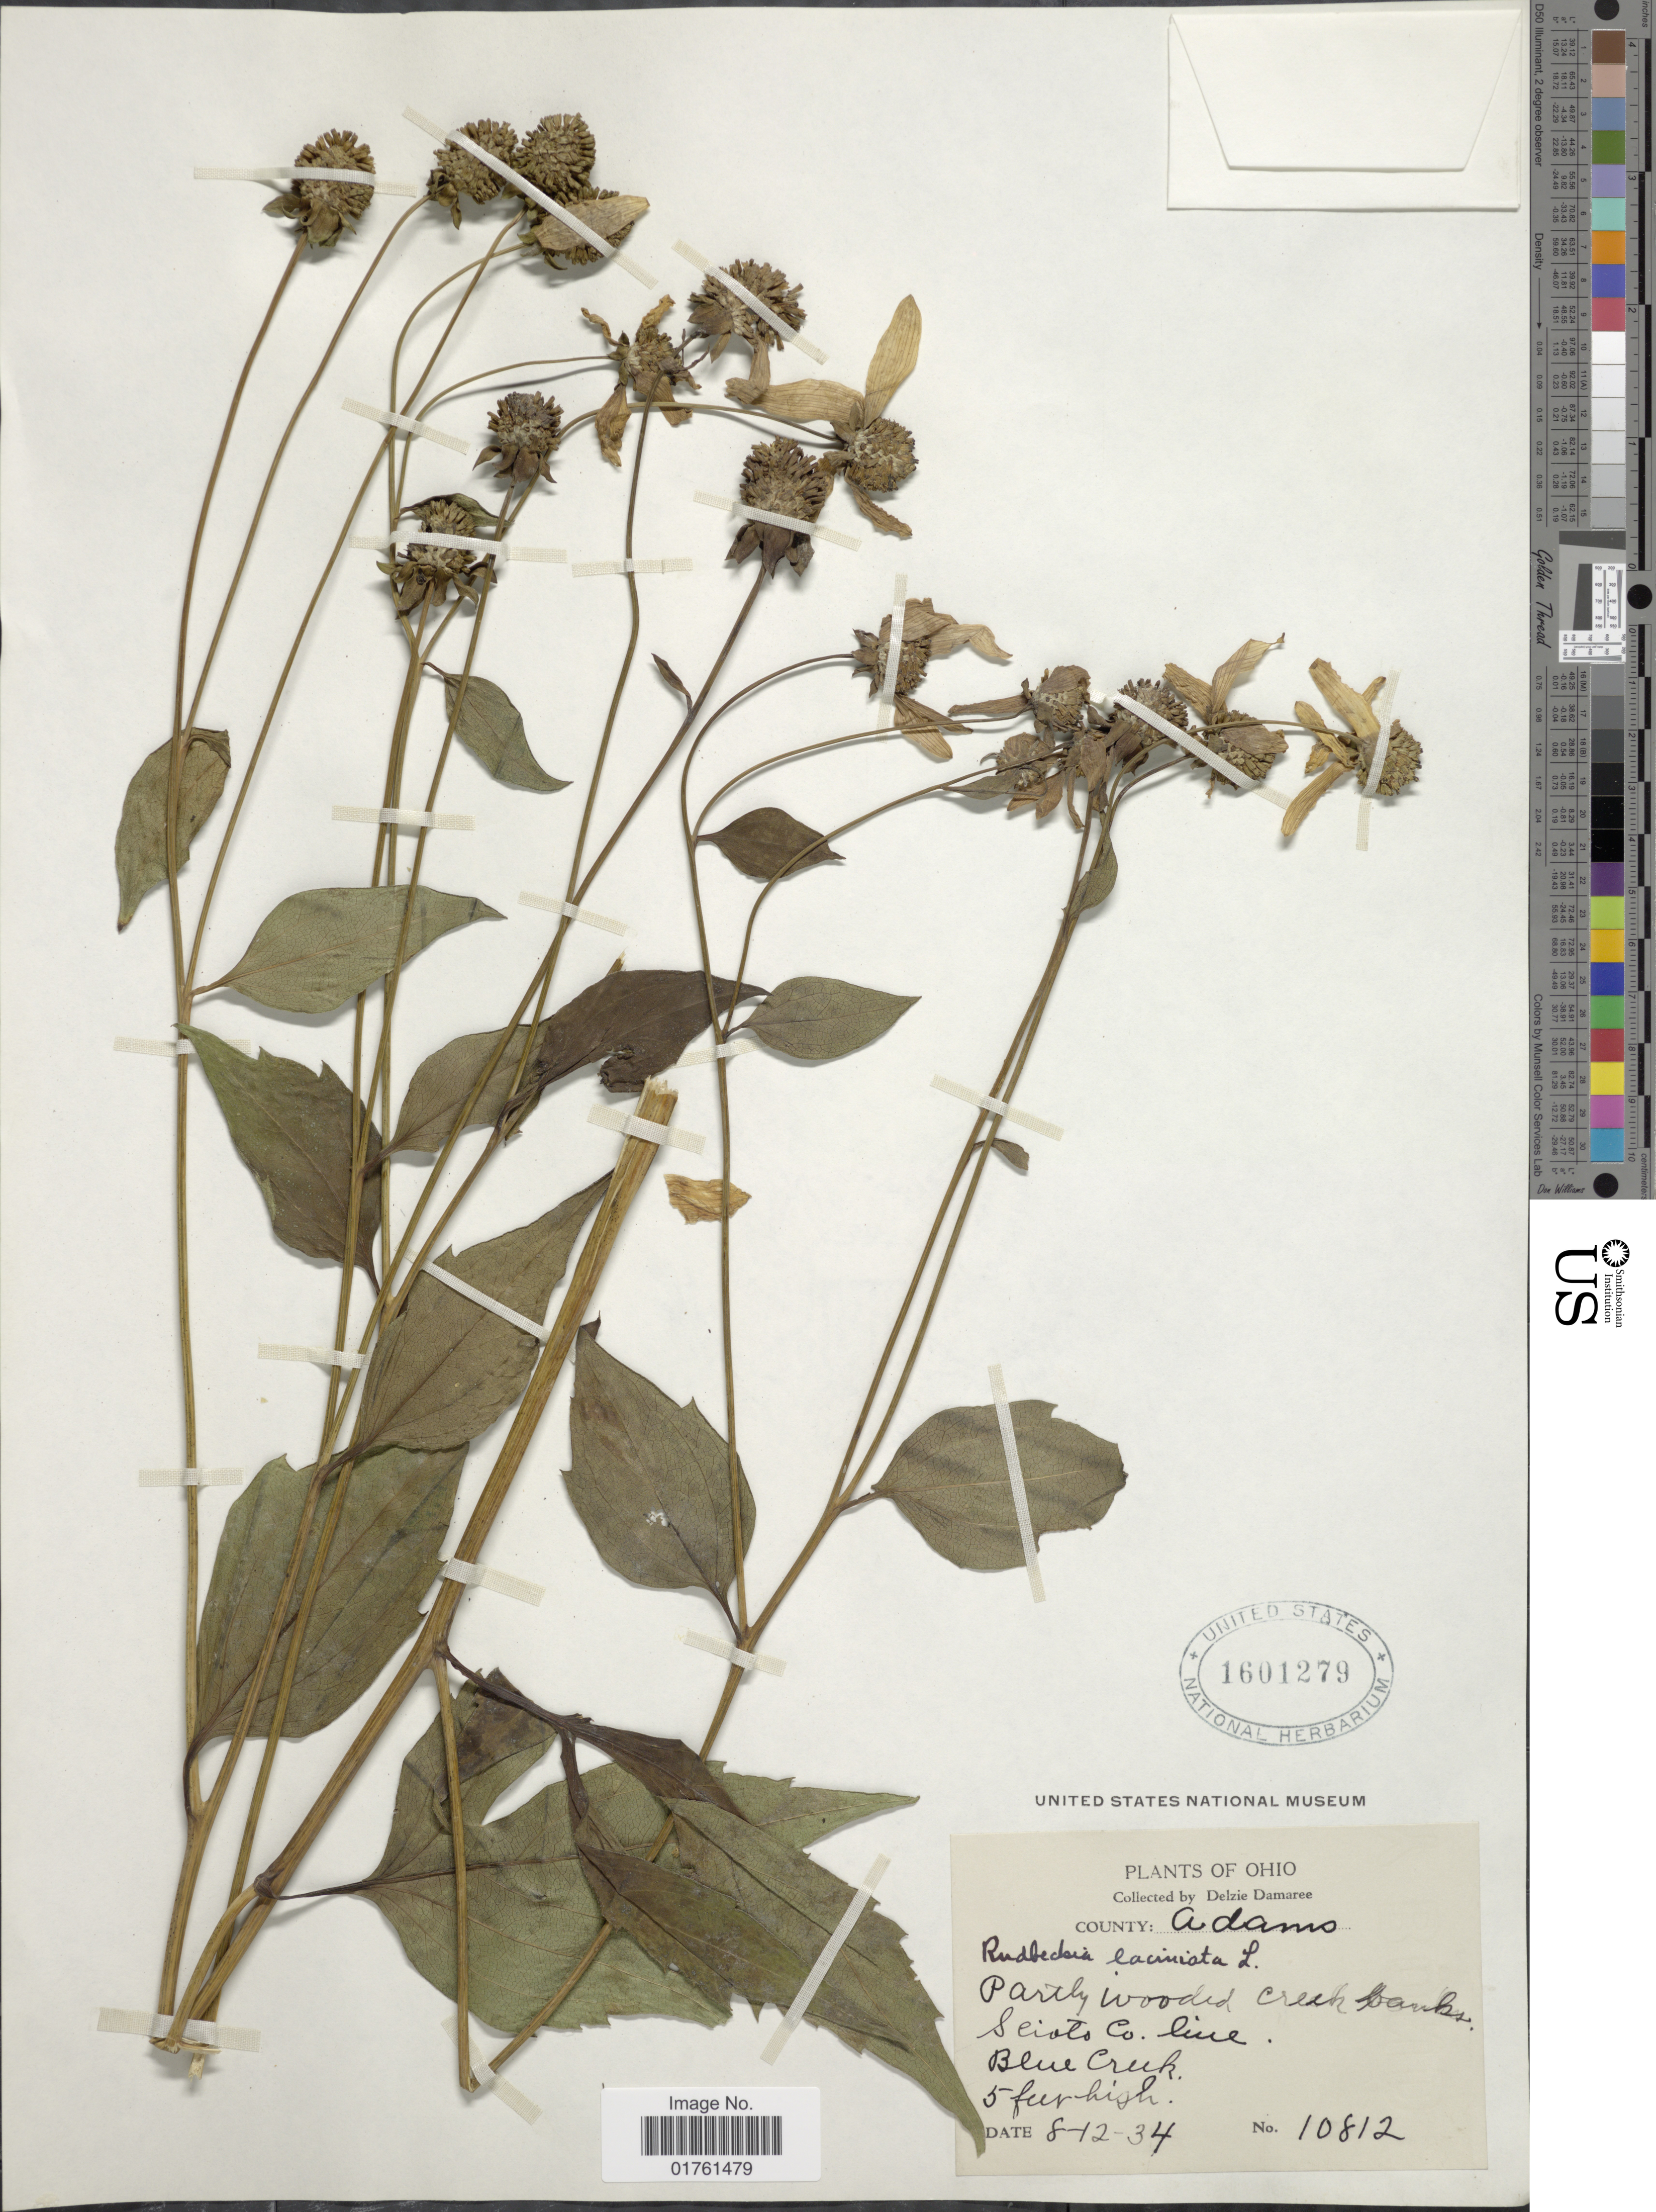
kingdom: Plantae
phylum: Tracheophyta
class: Magnoliopsida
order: Asterales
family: Asteraceae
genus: Rudbeckia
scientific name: Rudbeckia laciniata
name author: L.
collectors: D. Demaree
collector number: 10812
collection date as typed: Transcribed d/m/y: 12/8/34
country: United States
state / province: Ohio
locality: County: Adams, Partly wooded Creek banks Scioto Co. Line, Blue Creek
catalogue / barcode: US 1601279